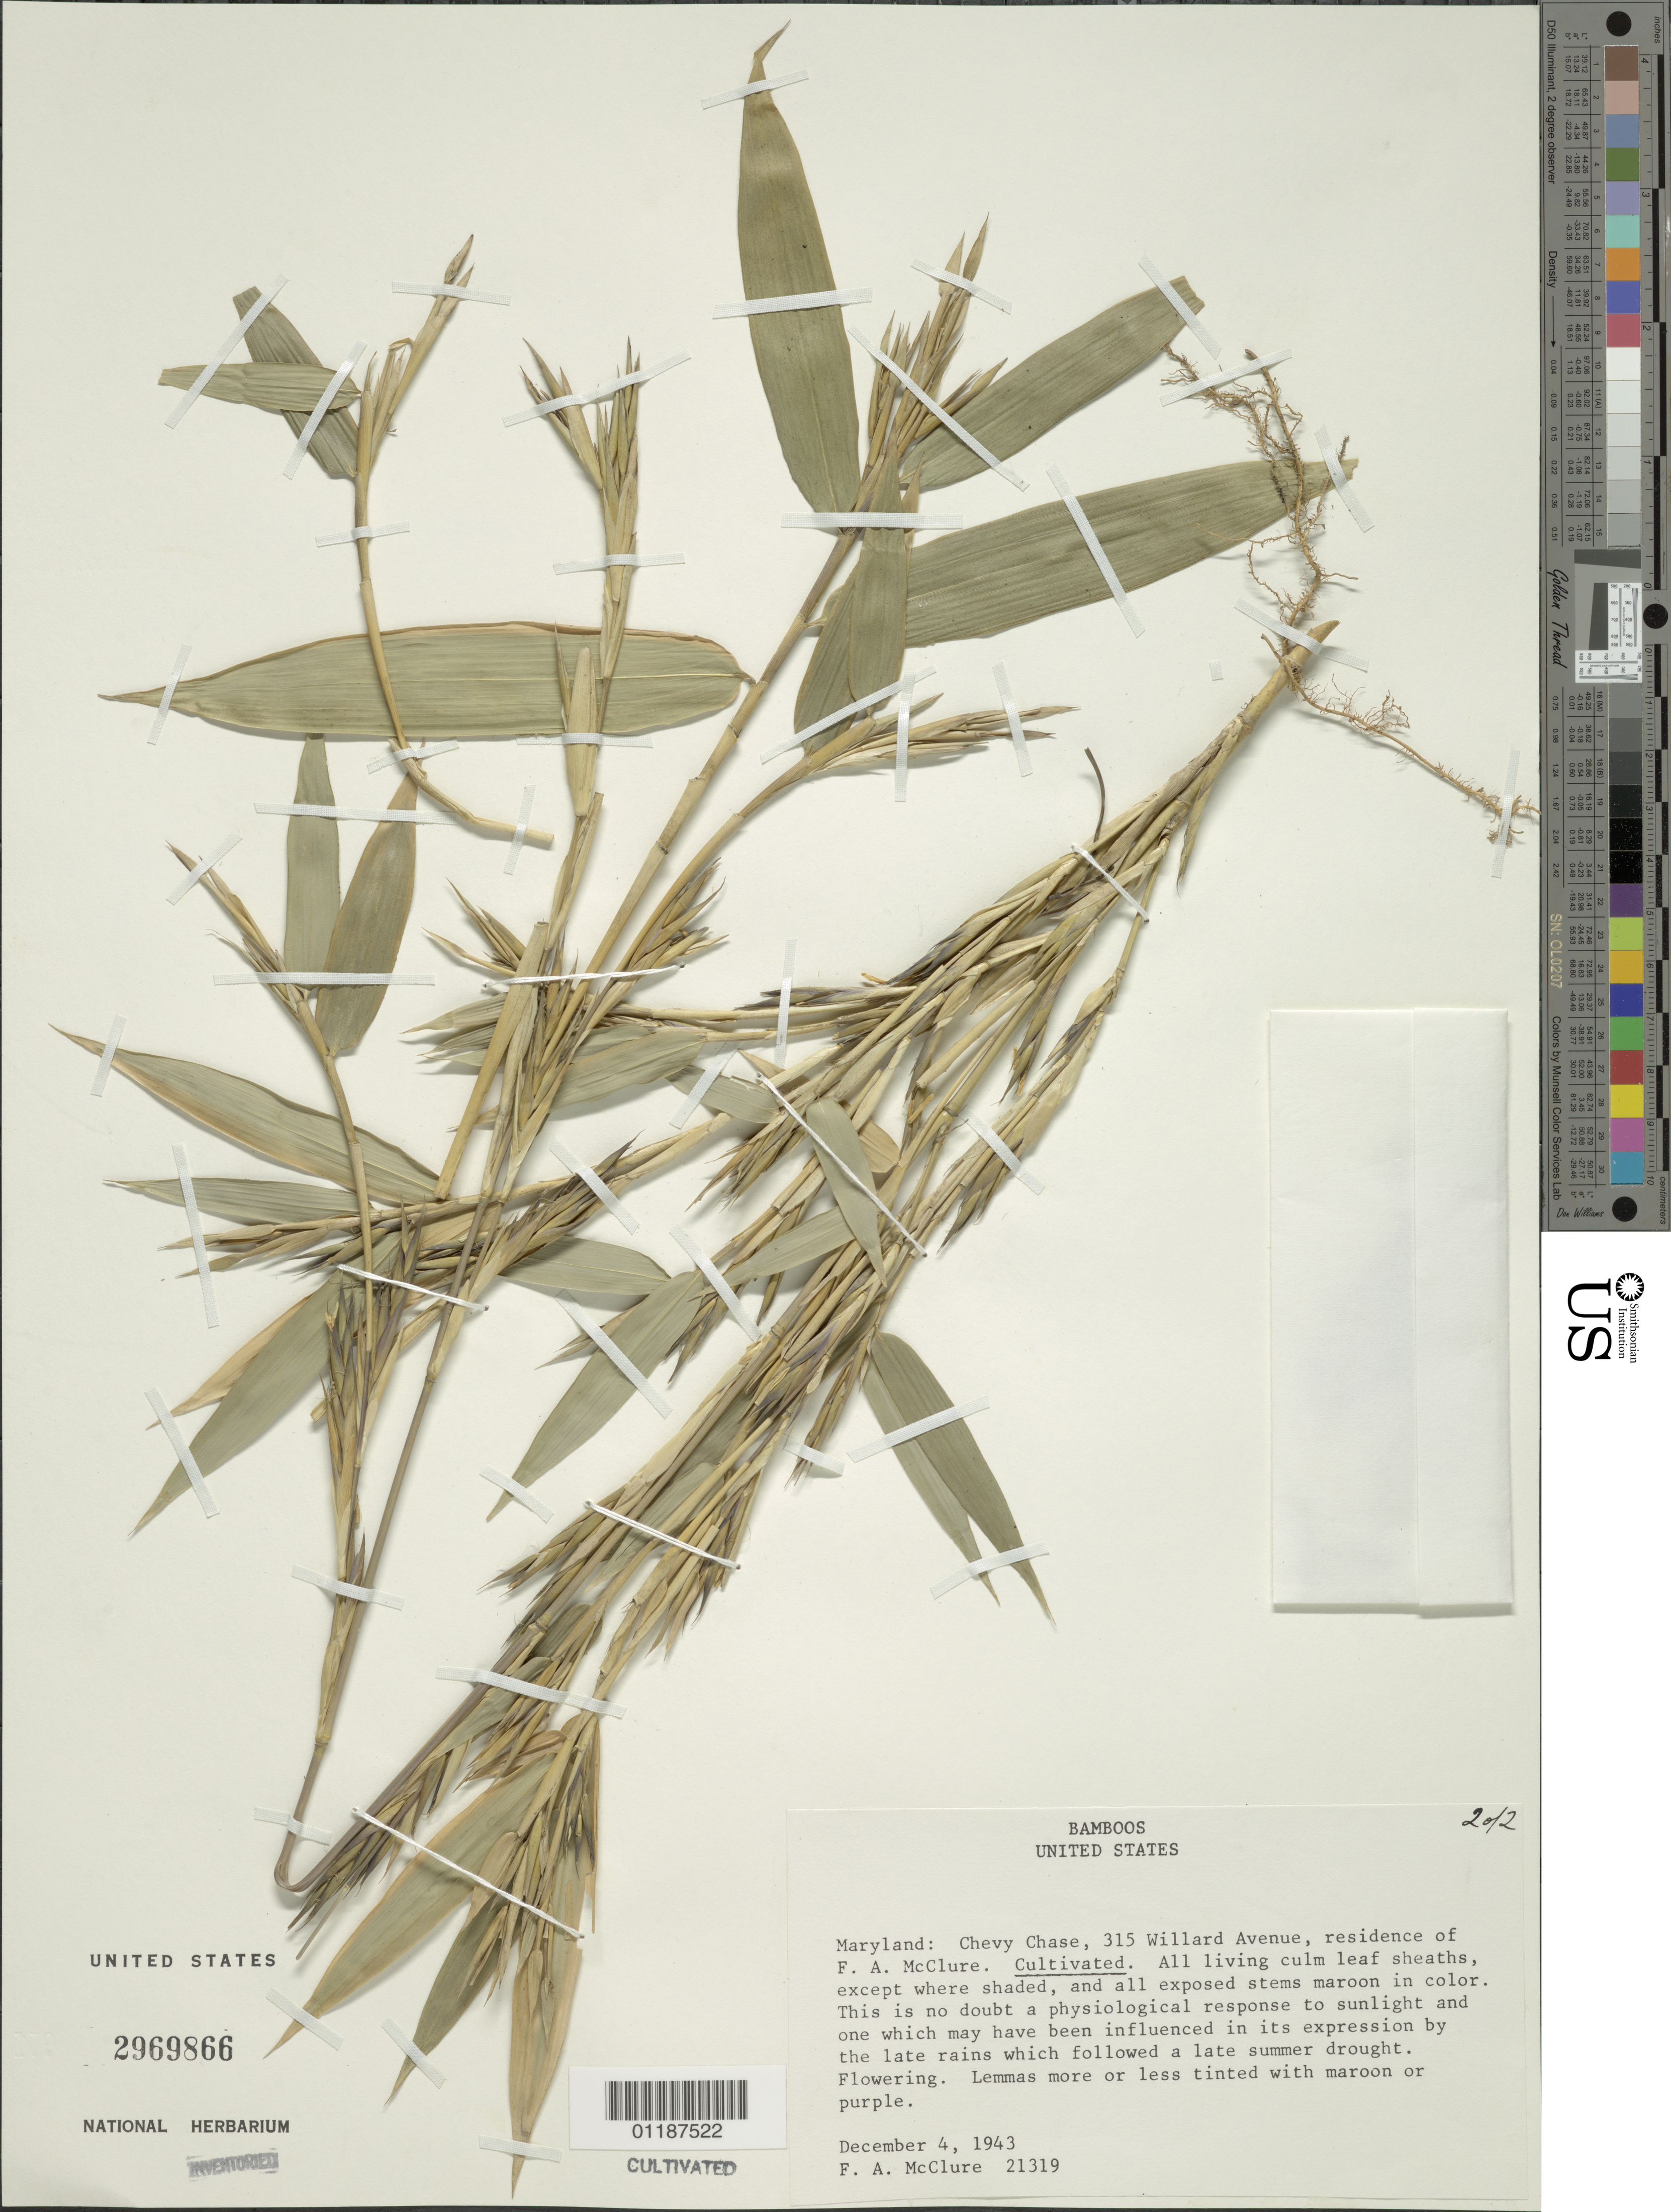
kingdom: Plantae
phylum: Tracheophyta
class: Liliopsida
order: Poales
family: Poaceae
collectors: F. A. McClure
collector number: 21319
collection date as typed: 04 Dec 1943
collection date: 1943-12-04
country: United States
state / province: Maryland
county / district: Montgomery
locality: Chevy Chase, 315 Willard Avenue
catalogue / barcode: US 2969866